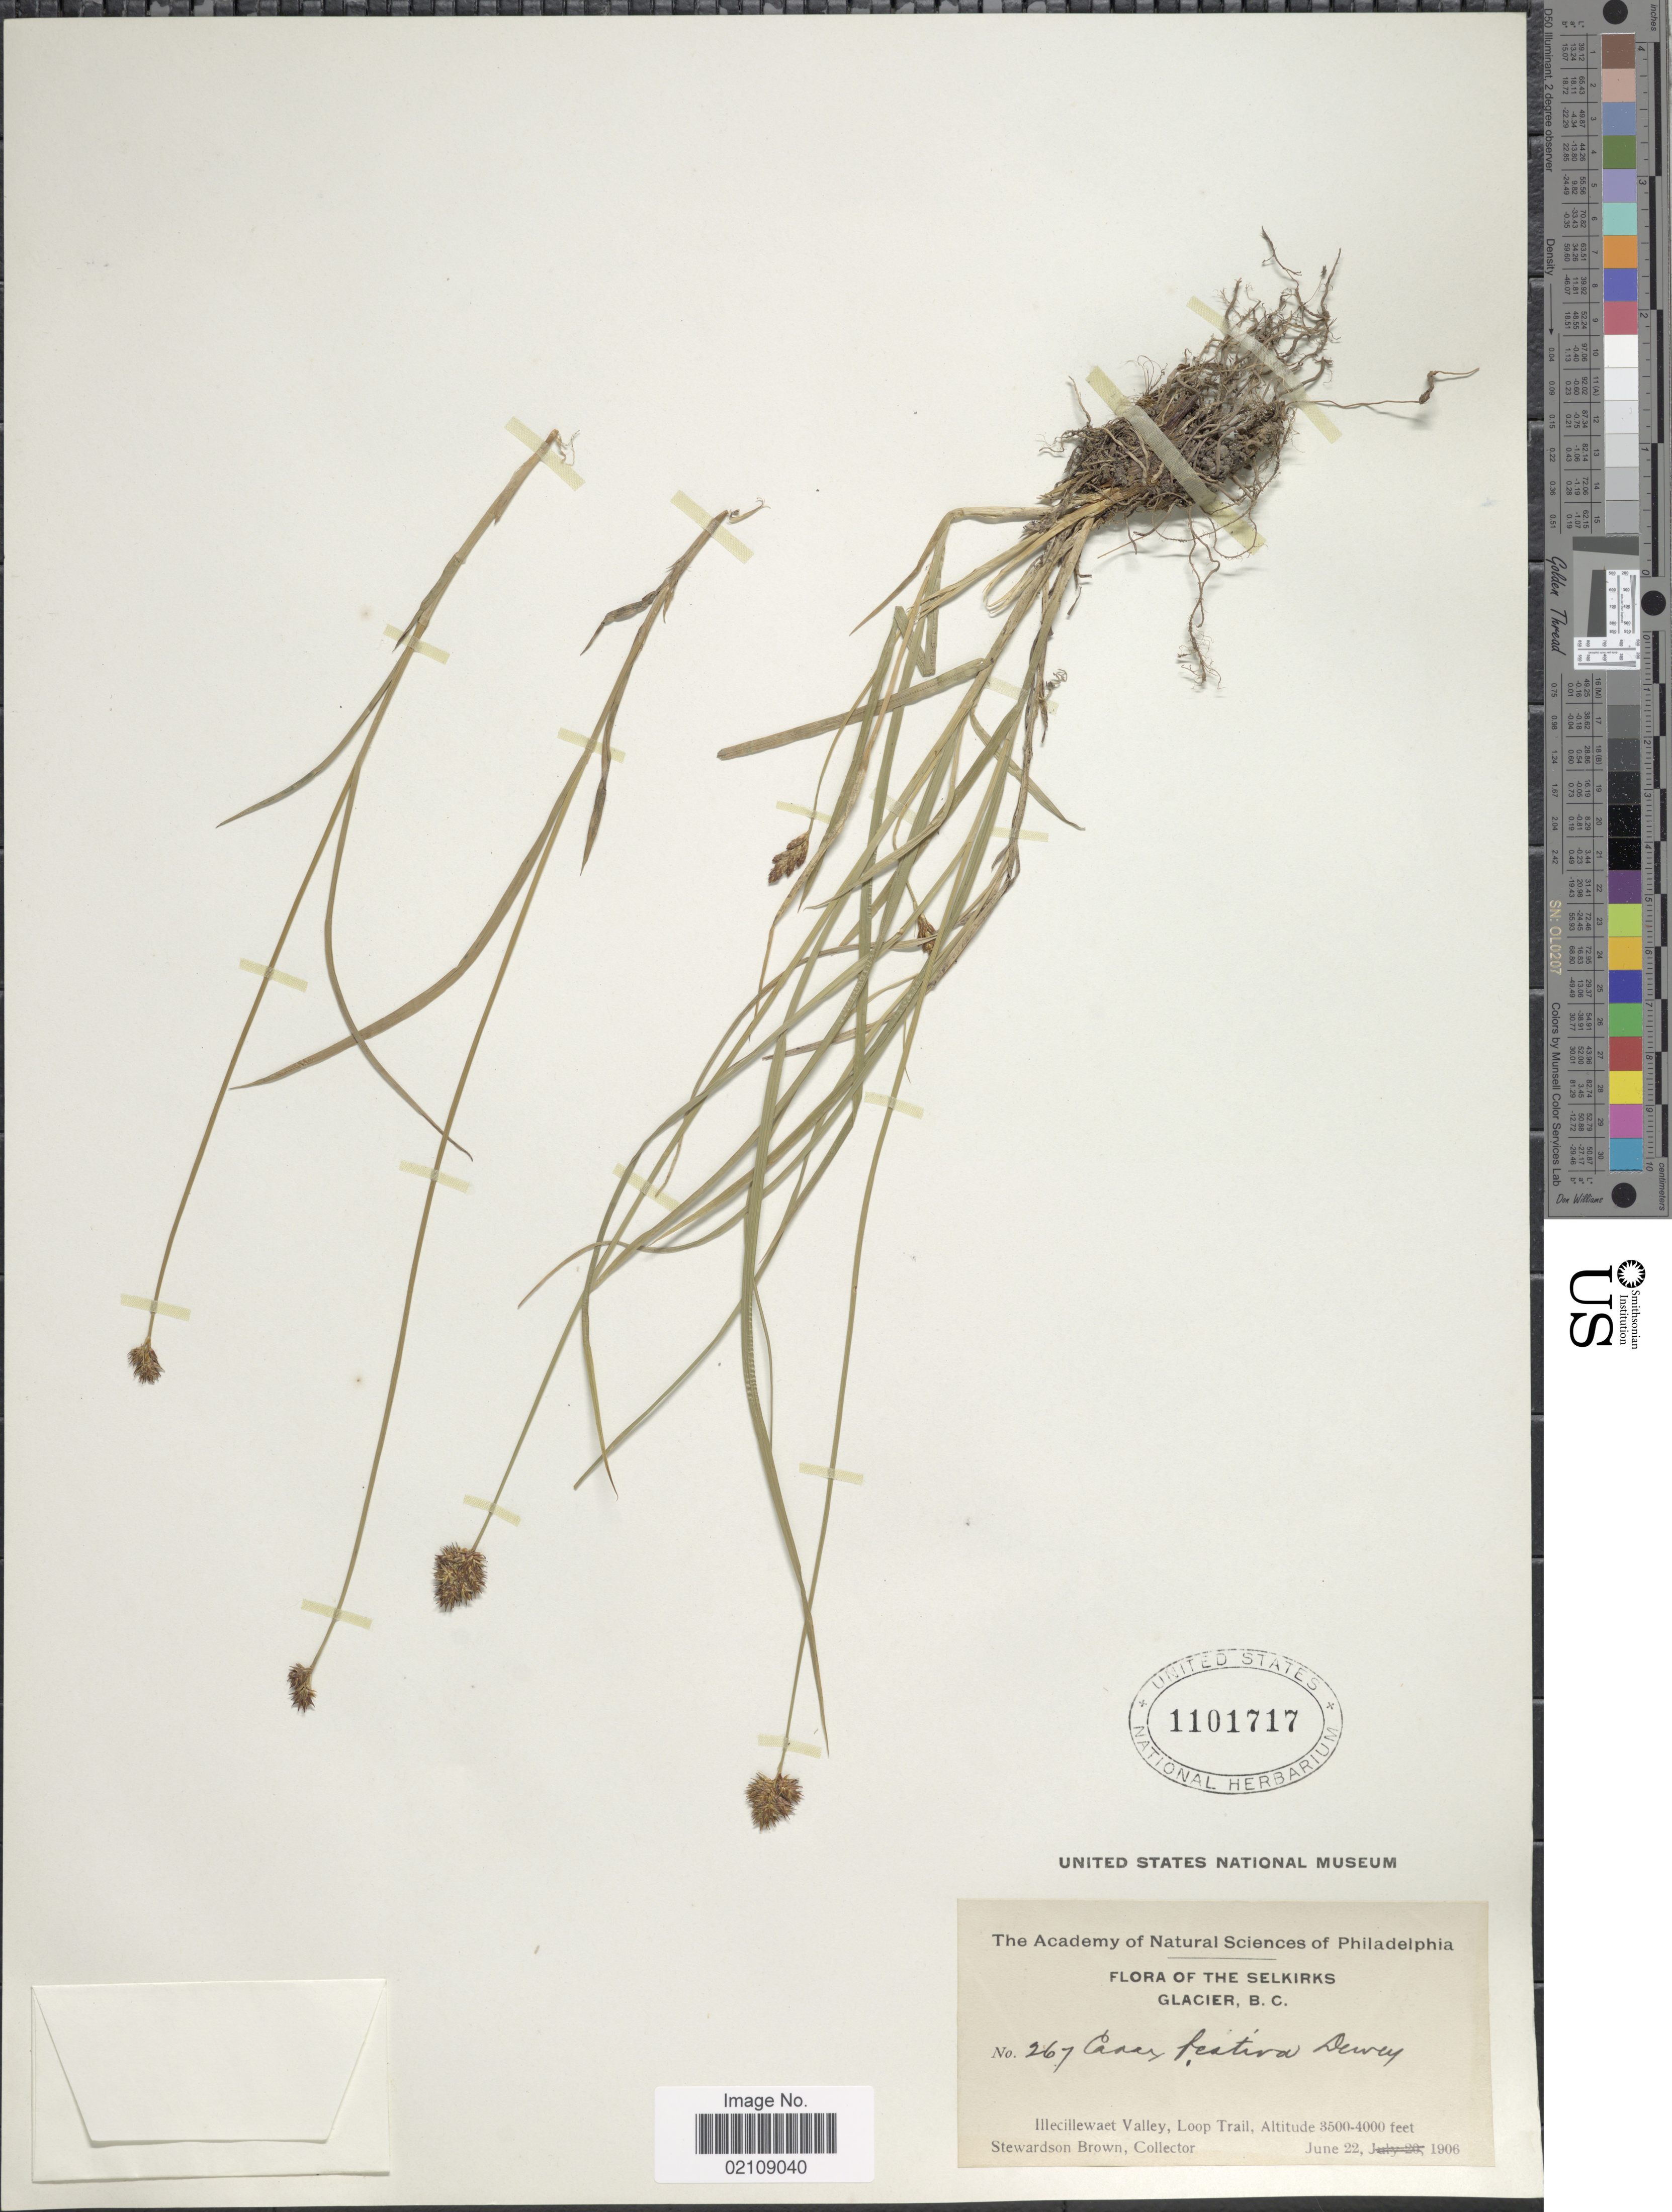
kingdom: Plantae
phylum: Tracheophyta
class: Liliopsida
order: Poales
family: Cyperaceae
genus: Carex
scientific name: Carex pachystachya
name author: Cham. ex Steud.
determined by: Strong, Mark T., (BOT), Smithsonian Institution - National Museum of Natural History (UNITED STATES)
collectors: S. Brown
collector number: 267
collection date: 1906-06-22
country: Canada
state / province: British Columbia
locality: Selkirks Glacier. Illecillewaet Valley, Loop Trail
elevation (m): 1067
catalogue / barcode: US 1101717